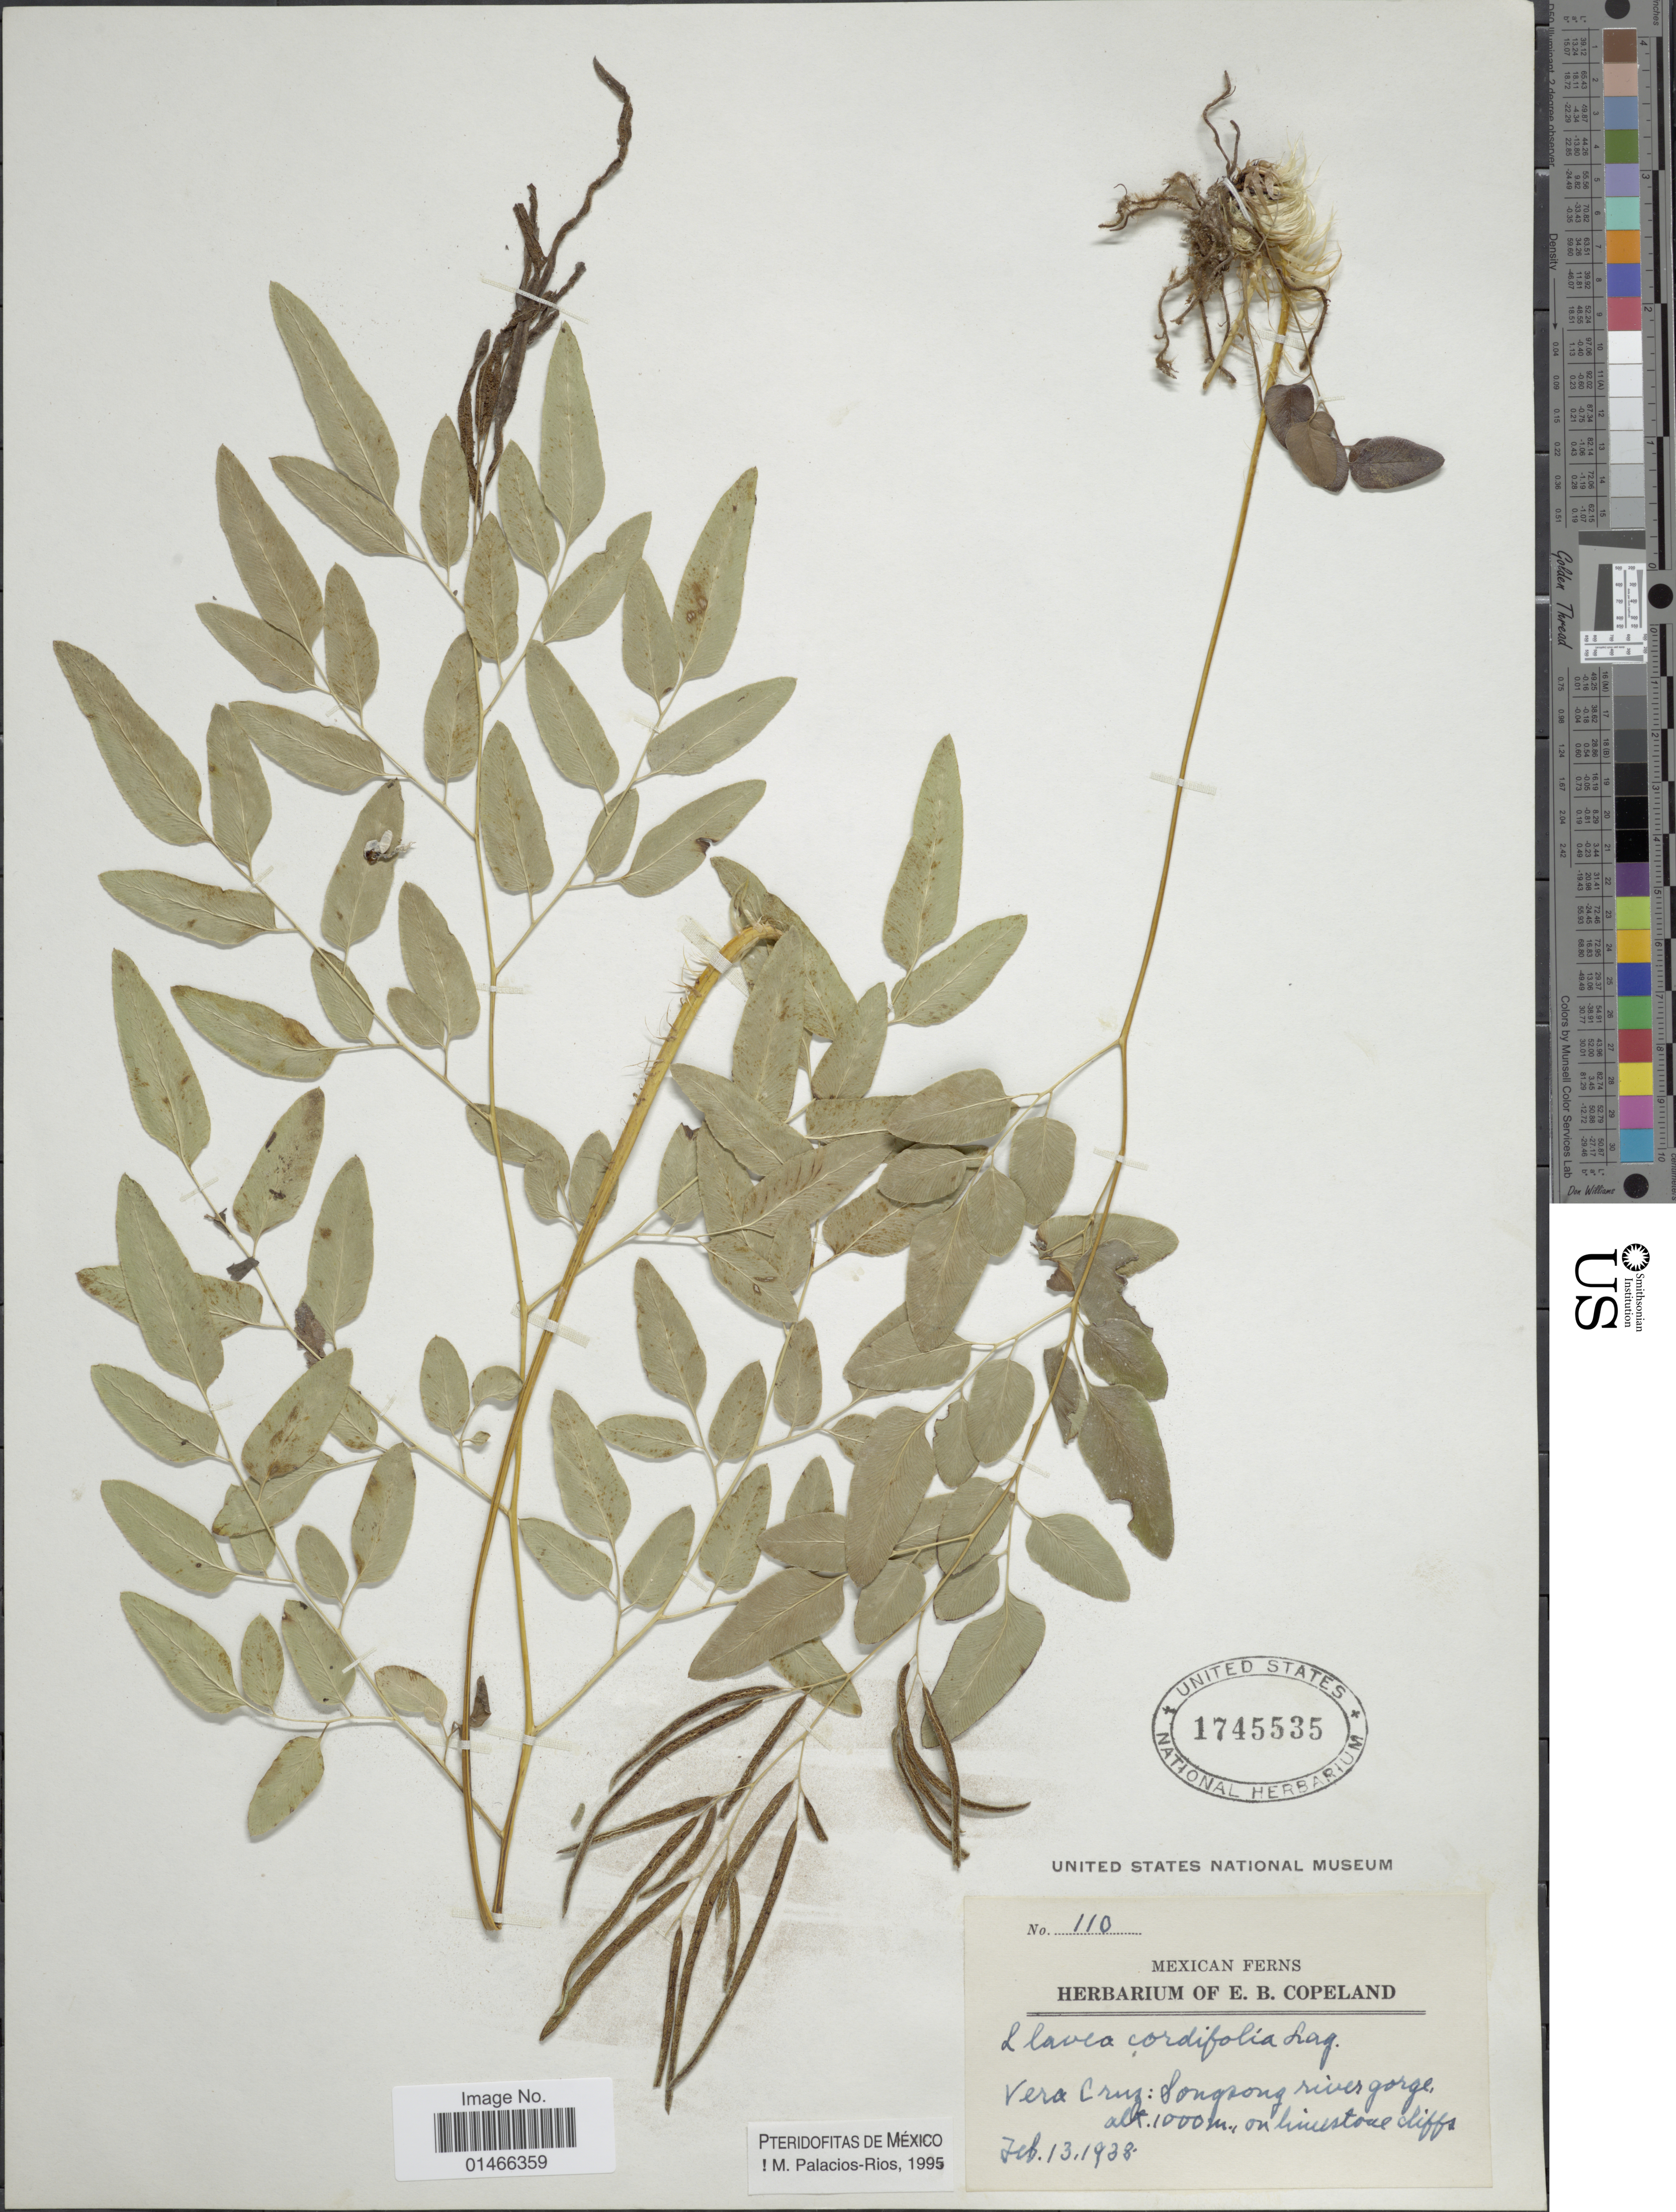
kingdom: Plantae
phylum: Tracheophyta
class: Polypodiopsida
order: Polypodiales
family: Pteridaceae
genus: Llavea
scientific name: Llavea cordifolia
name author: Lag.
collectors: ex herb. E. B. Copeland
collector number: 110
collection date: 1938-02-13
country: Mexico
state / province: Veracruz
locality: Longsong river gorge.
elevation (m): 1000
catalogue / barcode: US 1745535